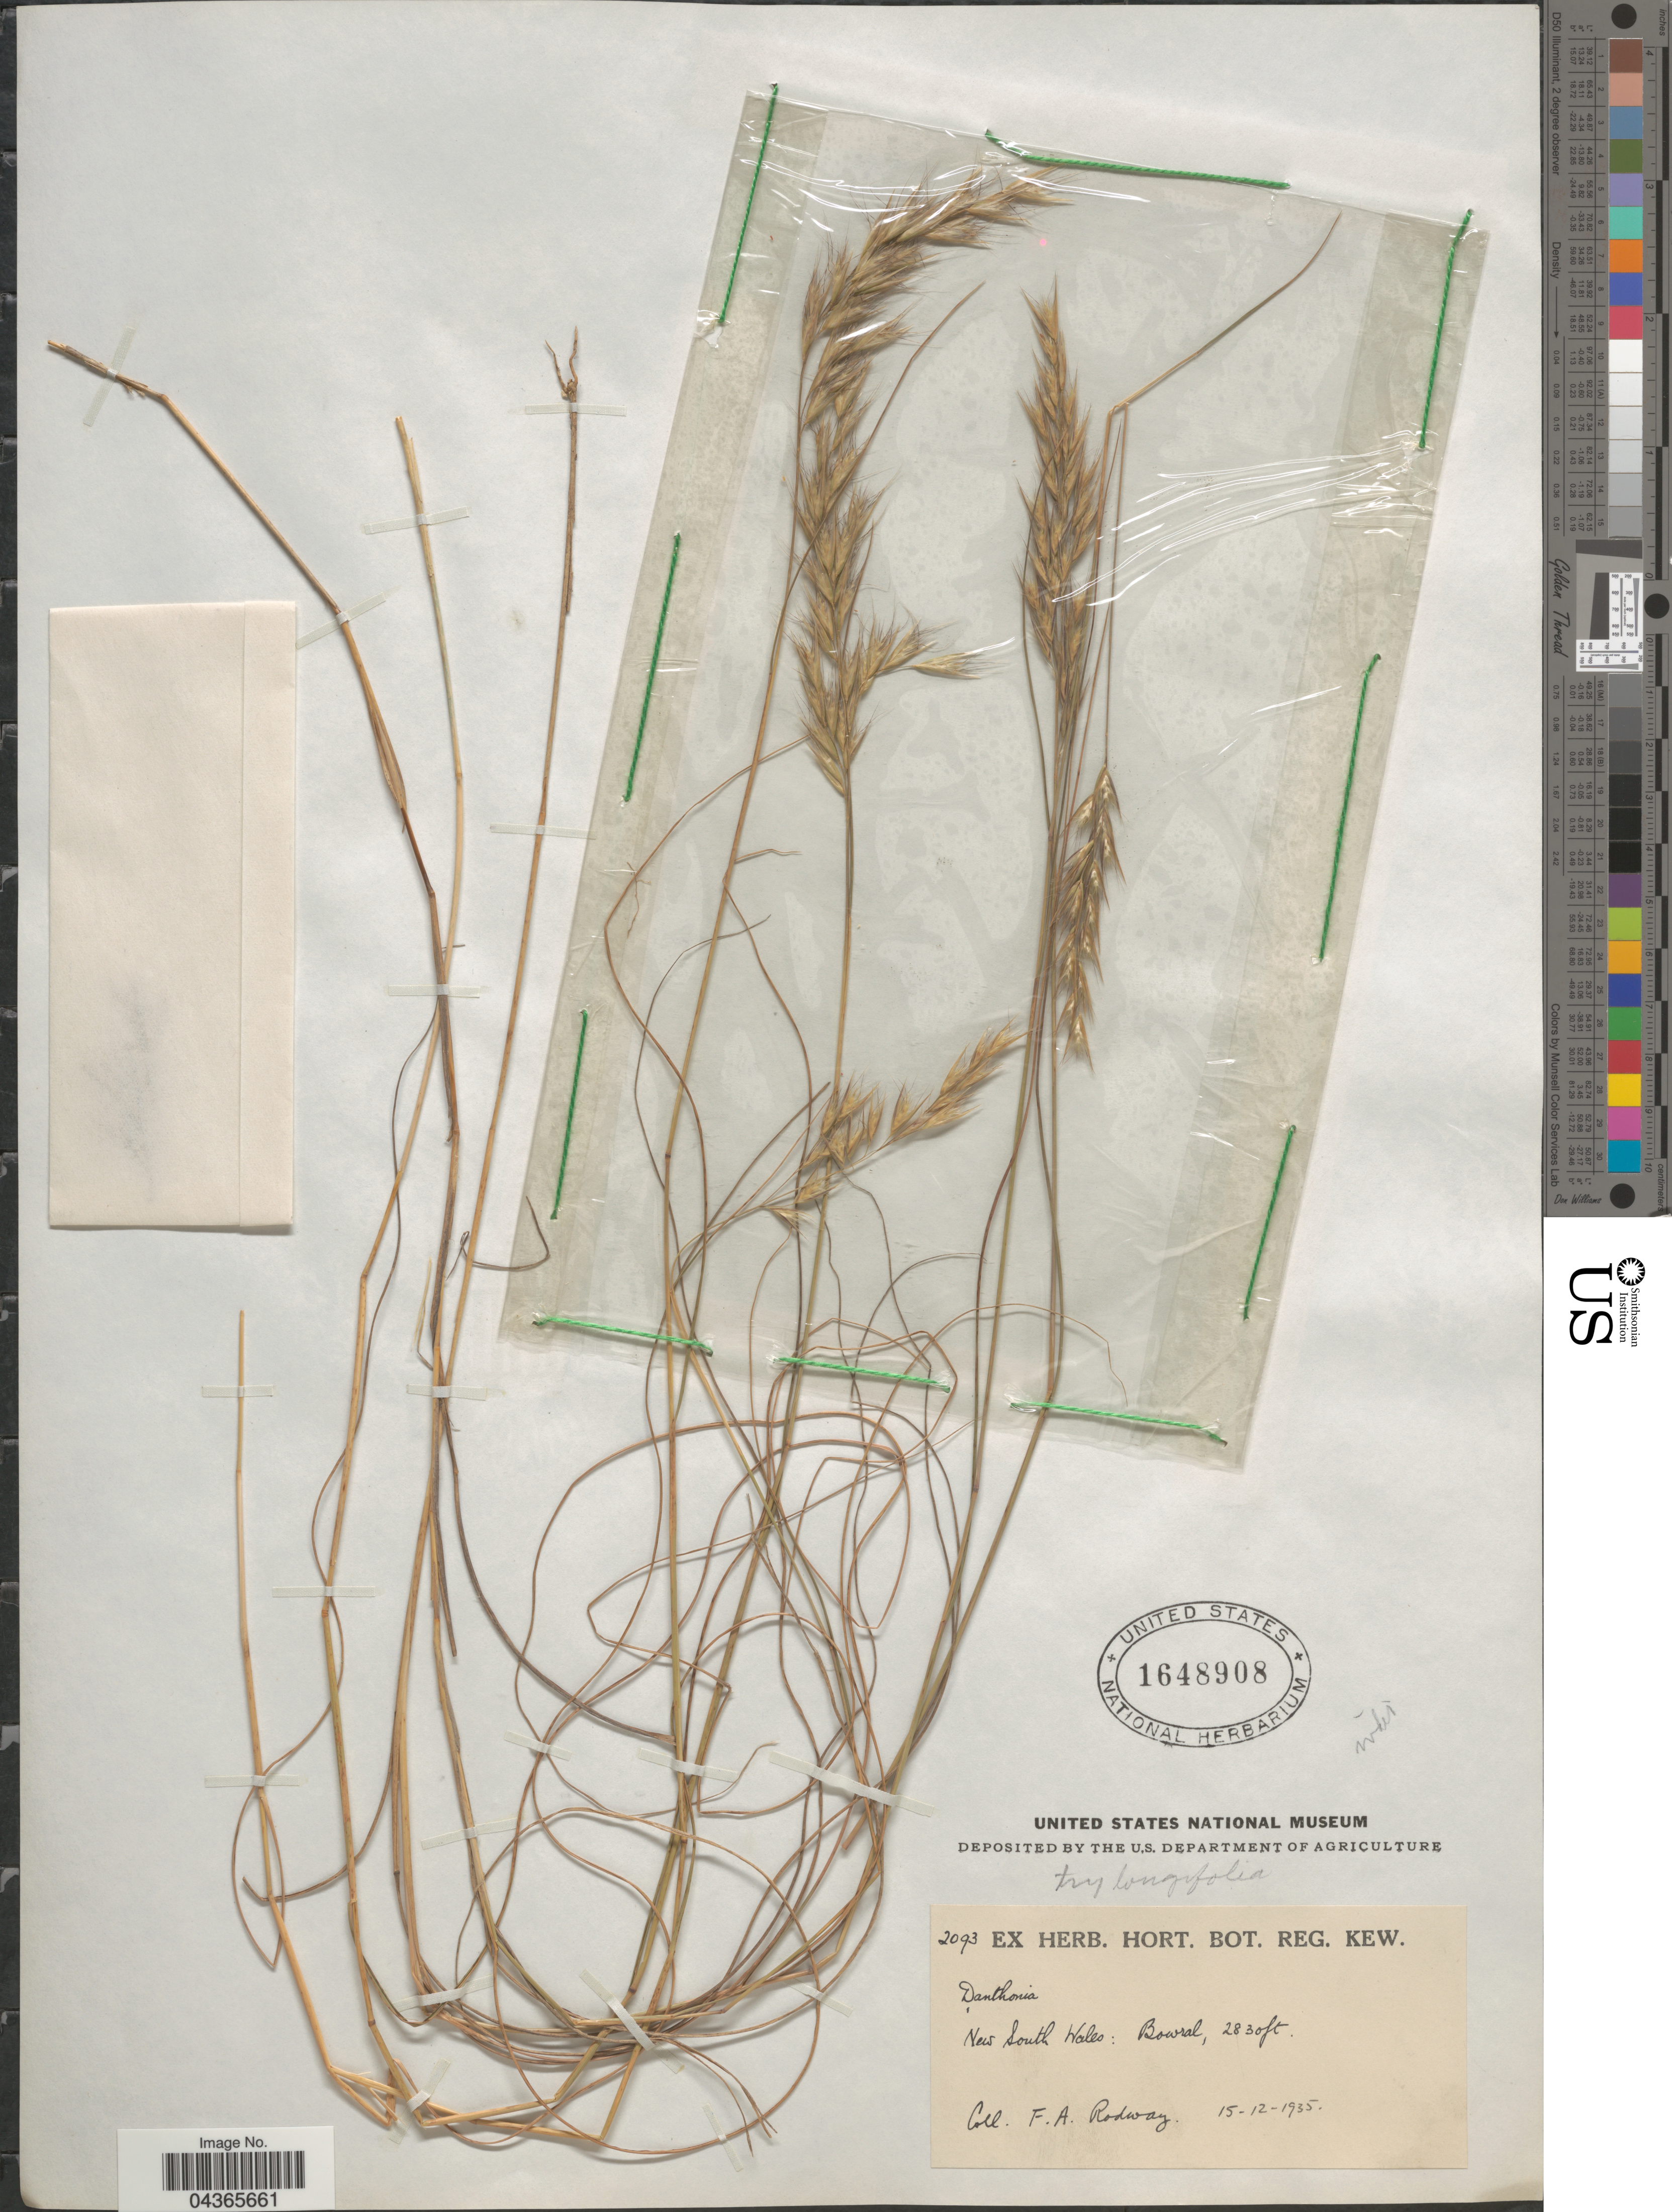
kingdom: Plantae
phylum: Tracheophyta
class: Liliopsida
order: Poales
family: Poaceae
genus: Rytidosperma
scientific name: Rytidosperma sp.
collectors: F. A. Rodway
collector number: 2093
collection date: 1935-12-15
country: Australia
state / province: New South Wales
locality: Bowral.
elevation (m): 863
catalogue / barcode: US 1648908